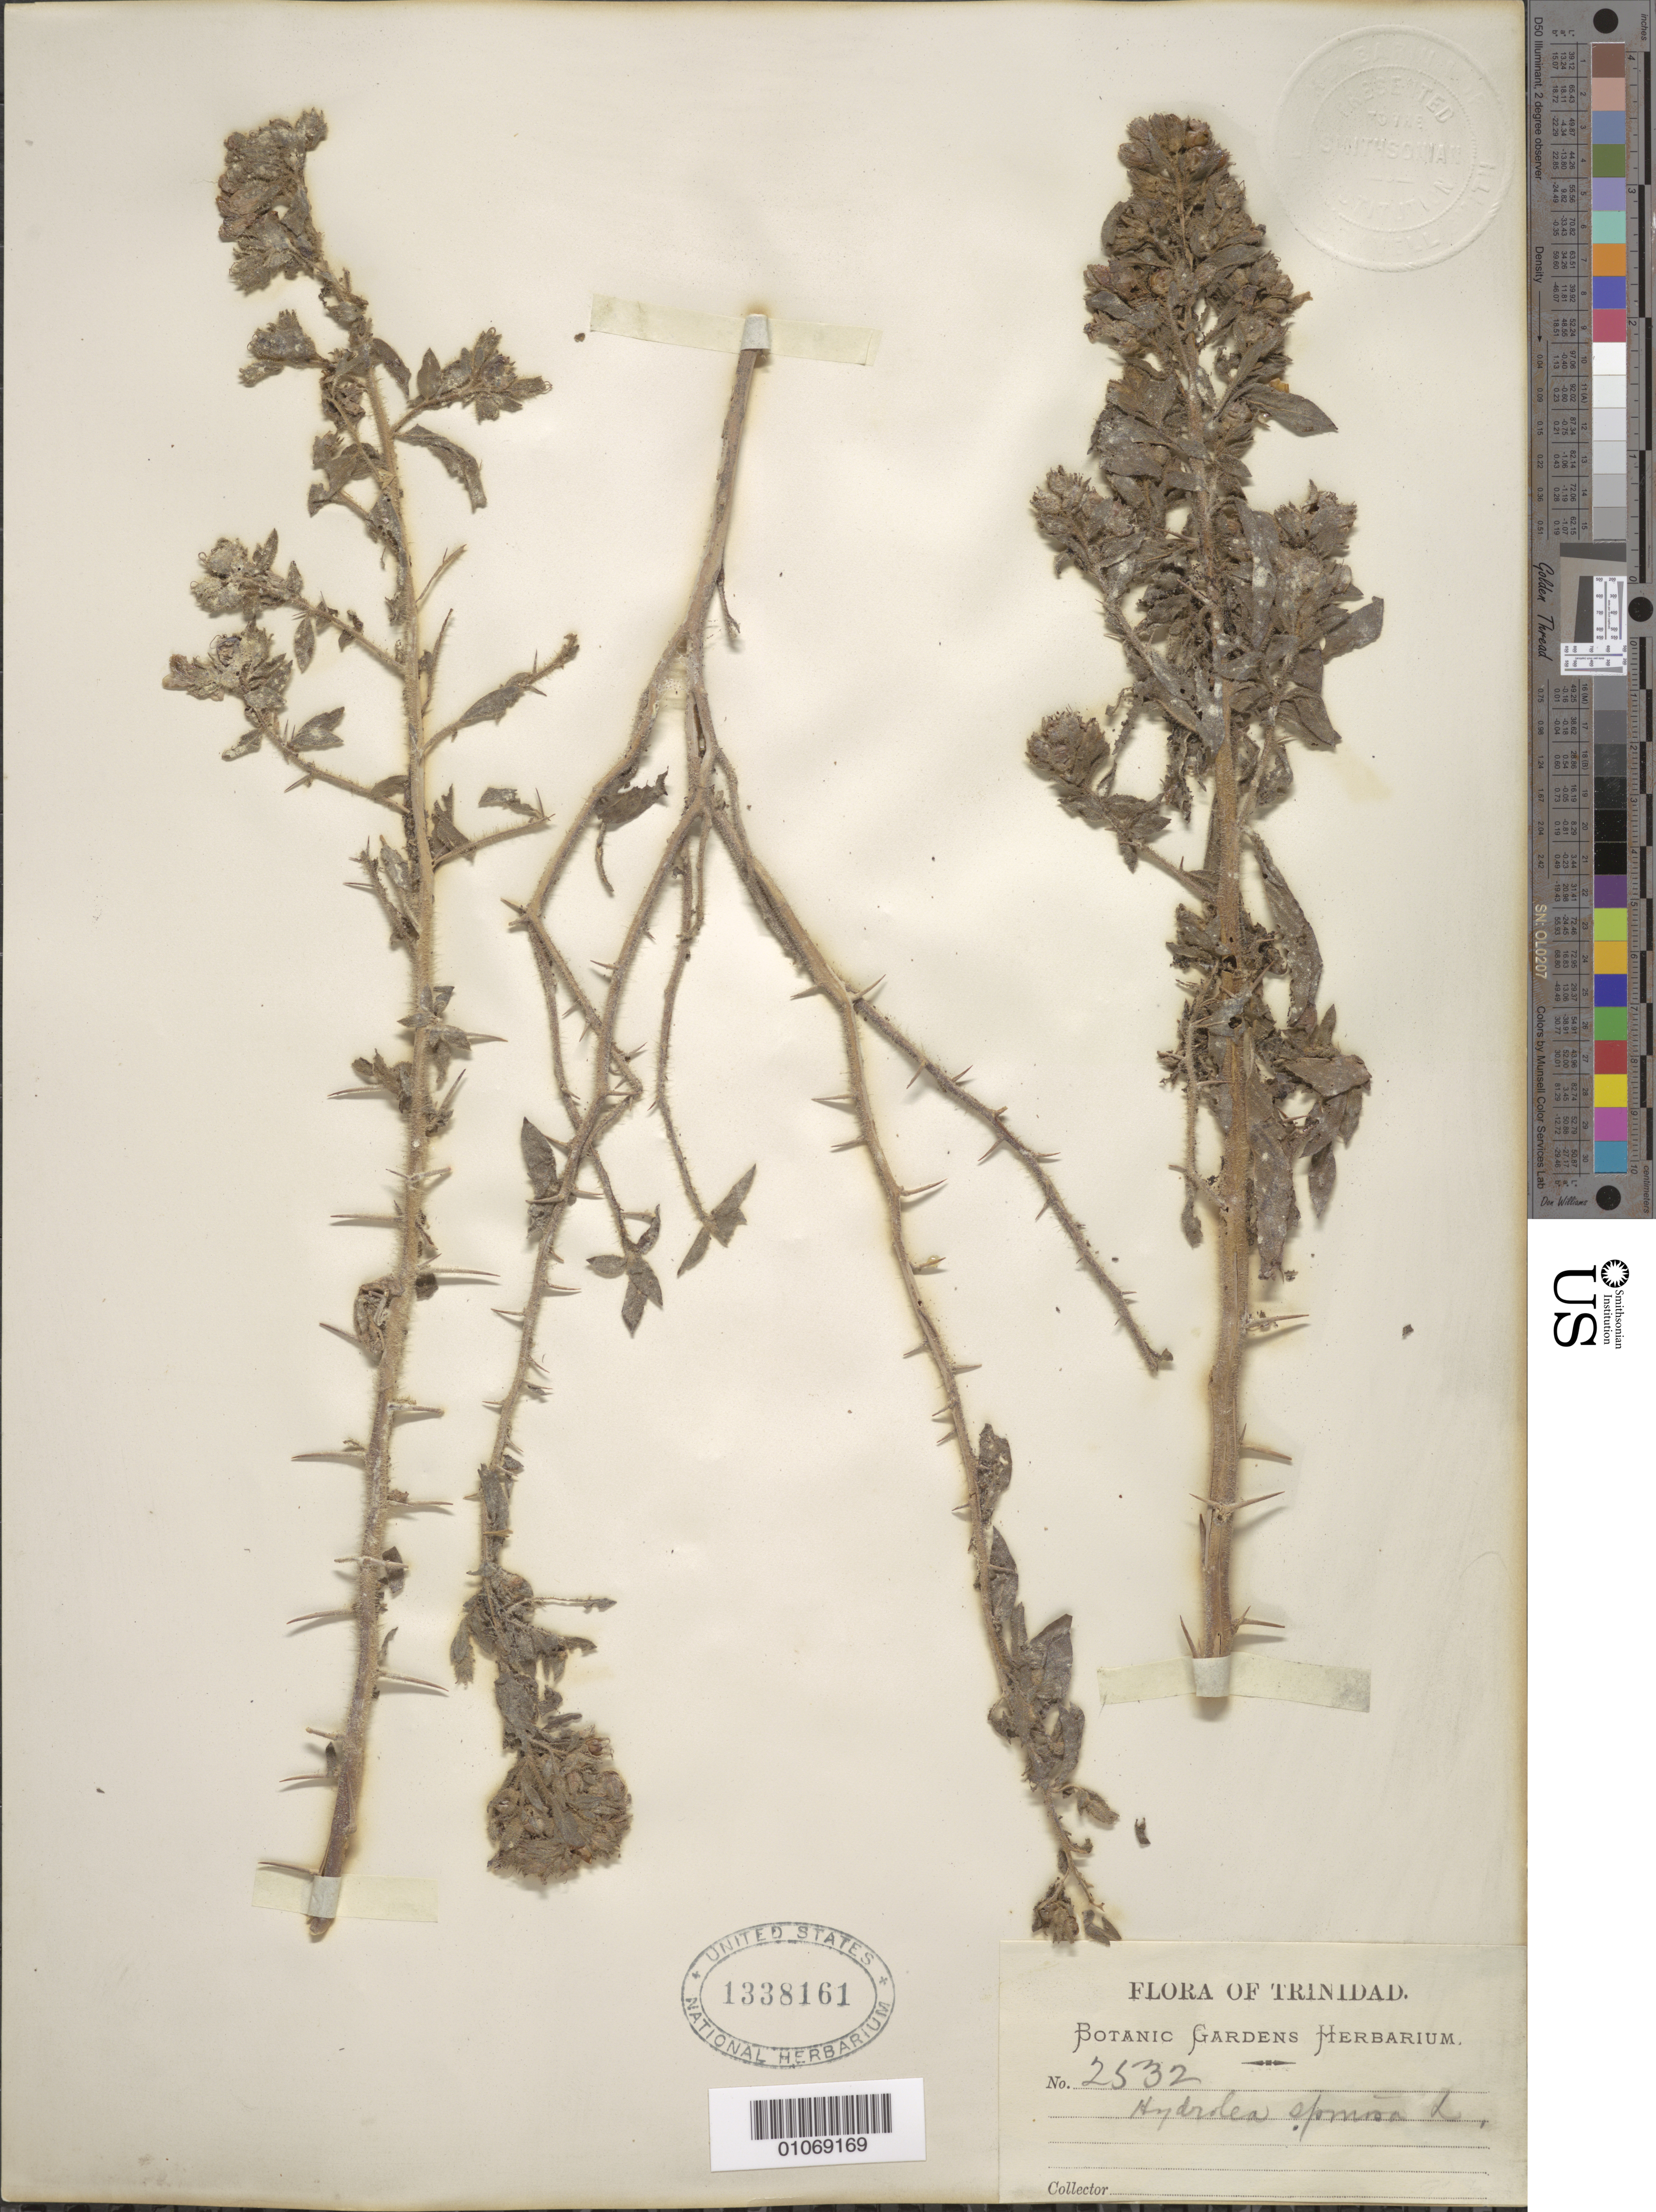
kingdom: Plantae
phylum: Tracheophyta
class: Magnoliopsida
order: Solanales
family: Hydroleaceae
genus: Hydrolea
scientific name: Hydrolea spinosa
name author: L.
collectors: Botanic Gardens Herbarium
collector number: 2532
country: Trinidad and Tobago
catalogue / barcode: US 1338161